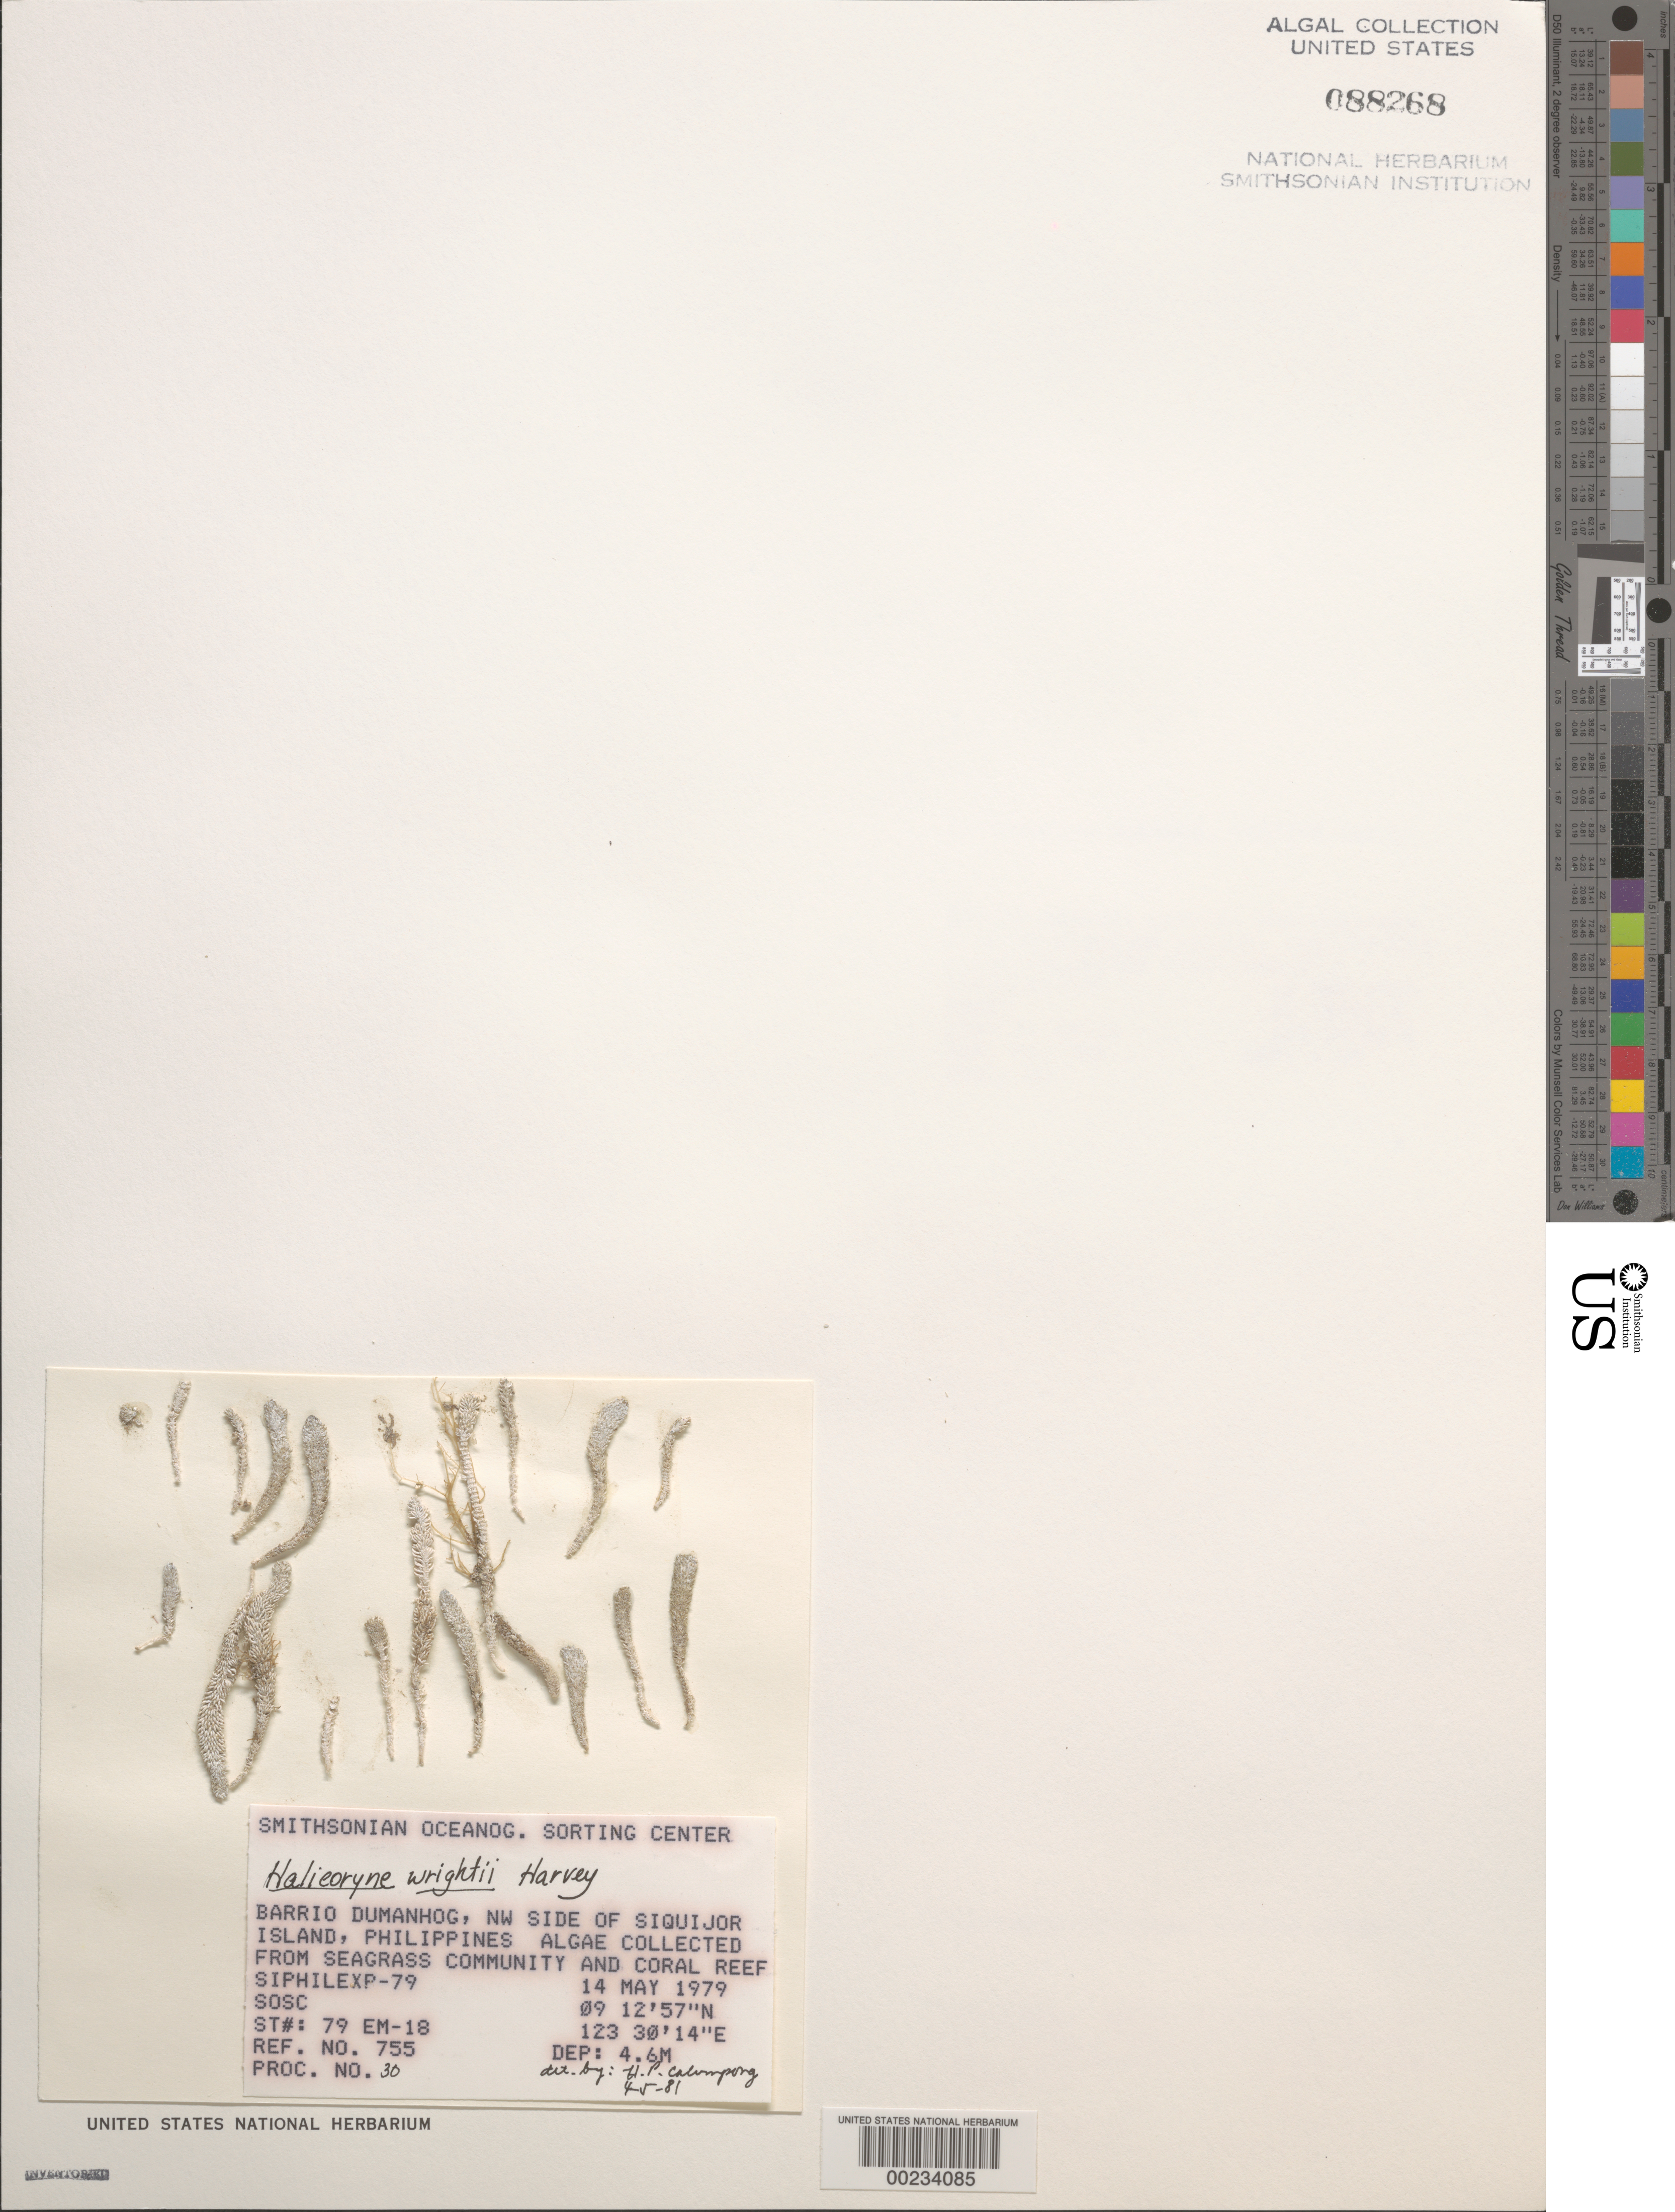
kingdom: Plantae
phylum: Chlorophyta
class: Ulvophyceae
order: Dasycladales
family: Dasycladaceae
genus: Halicoryne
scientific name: Halicoryne wrightii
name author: Harv.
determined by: Calumpong, H. P.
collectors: SOSC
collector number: Station 79 Em-18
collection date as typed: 14 May 1979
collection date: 1979-05-14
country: Philippines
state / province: Central Visayas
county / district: Siquijor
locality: Visayan, Barrio dumanhog, siquijor island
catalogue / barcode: US 88268